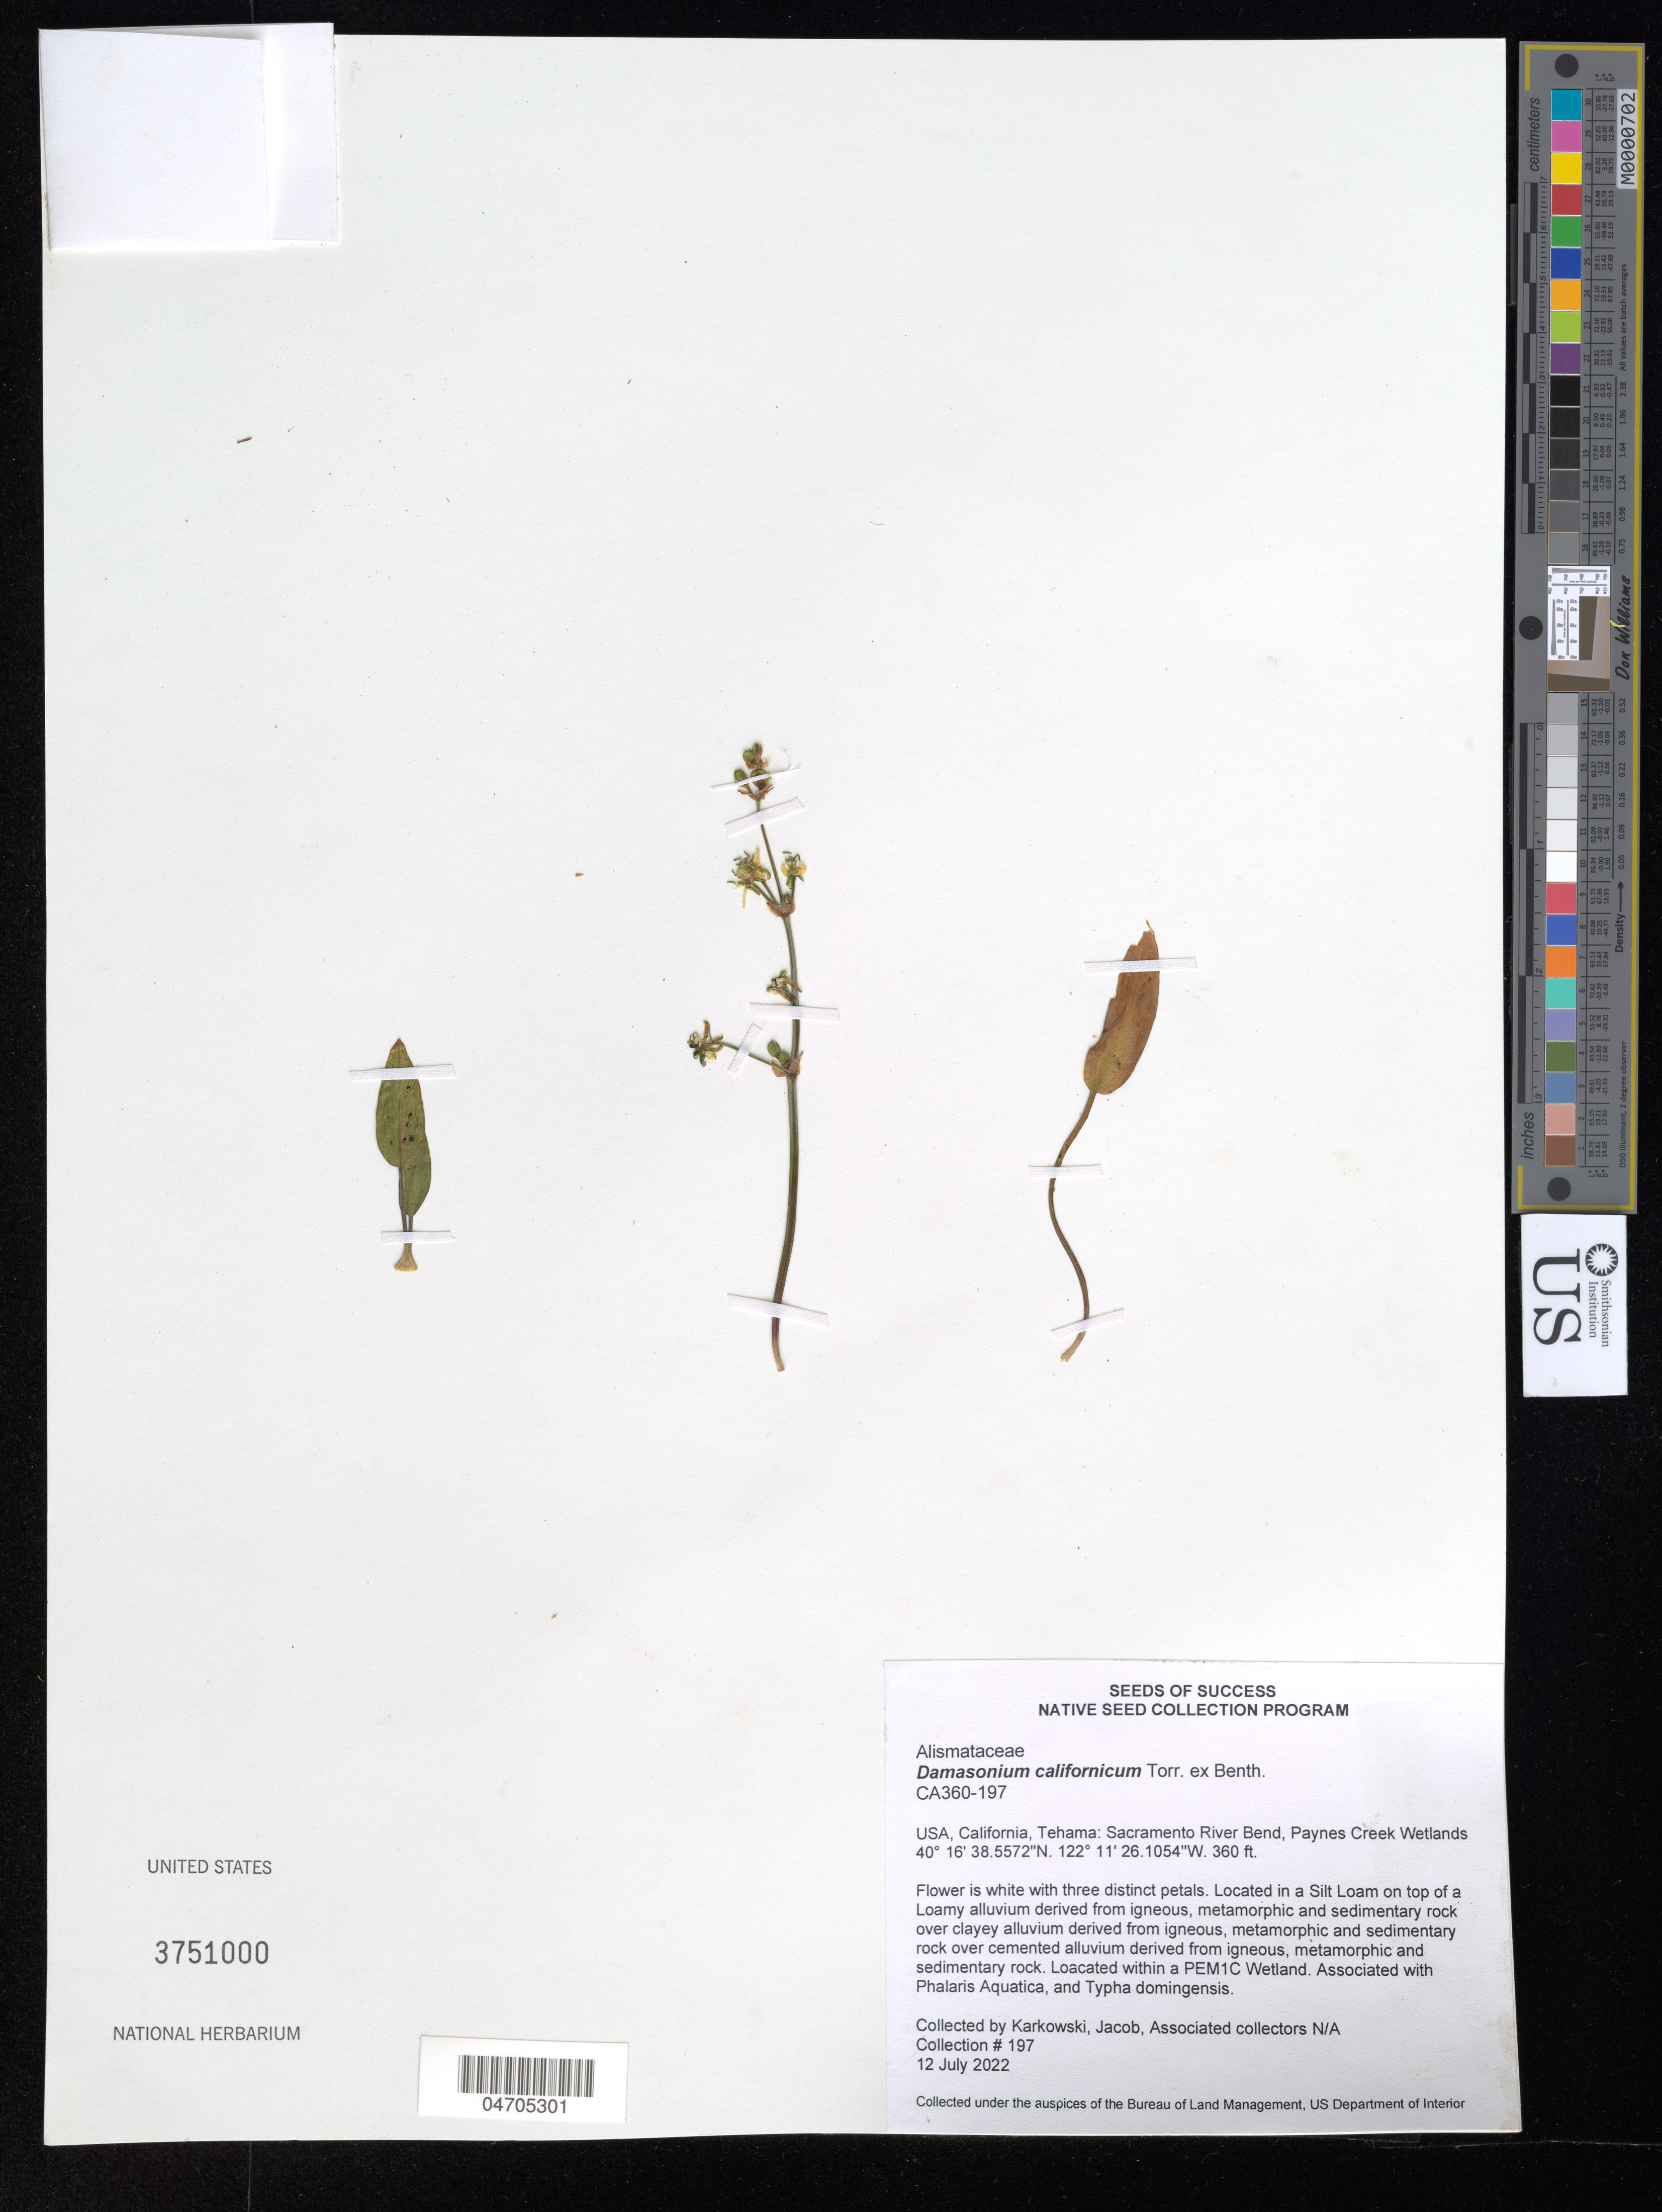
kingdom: Plantae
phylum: Tracheophyta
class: Liliopsida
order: Alismatales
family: Alismataceae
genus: Damasonium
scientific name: Damasonium californicum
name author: Torr.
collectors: J. Karkowski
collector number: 197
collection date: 2022-07-12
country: United States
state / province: California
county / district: Tehama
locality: Tehama: Sacramento River Bend, Paynes Creek Wetlands.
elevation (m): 110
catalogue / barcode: US 3751000